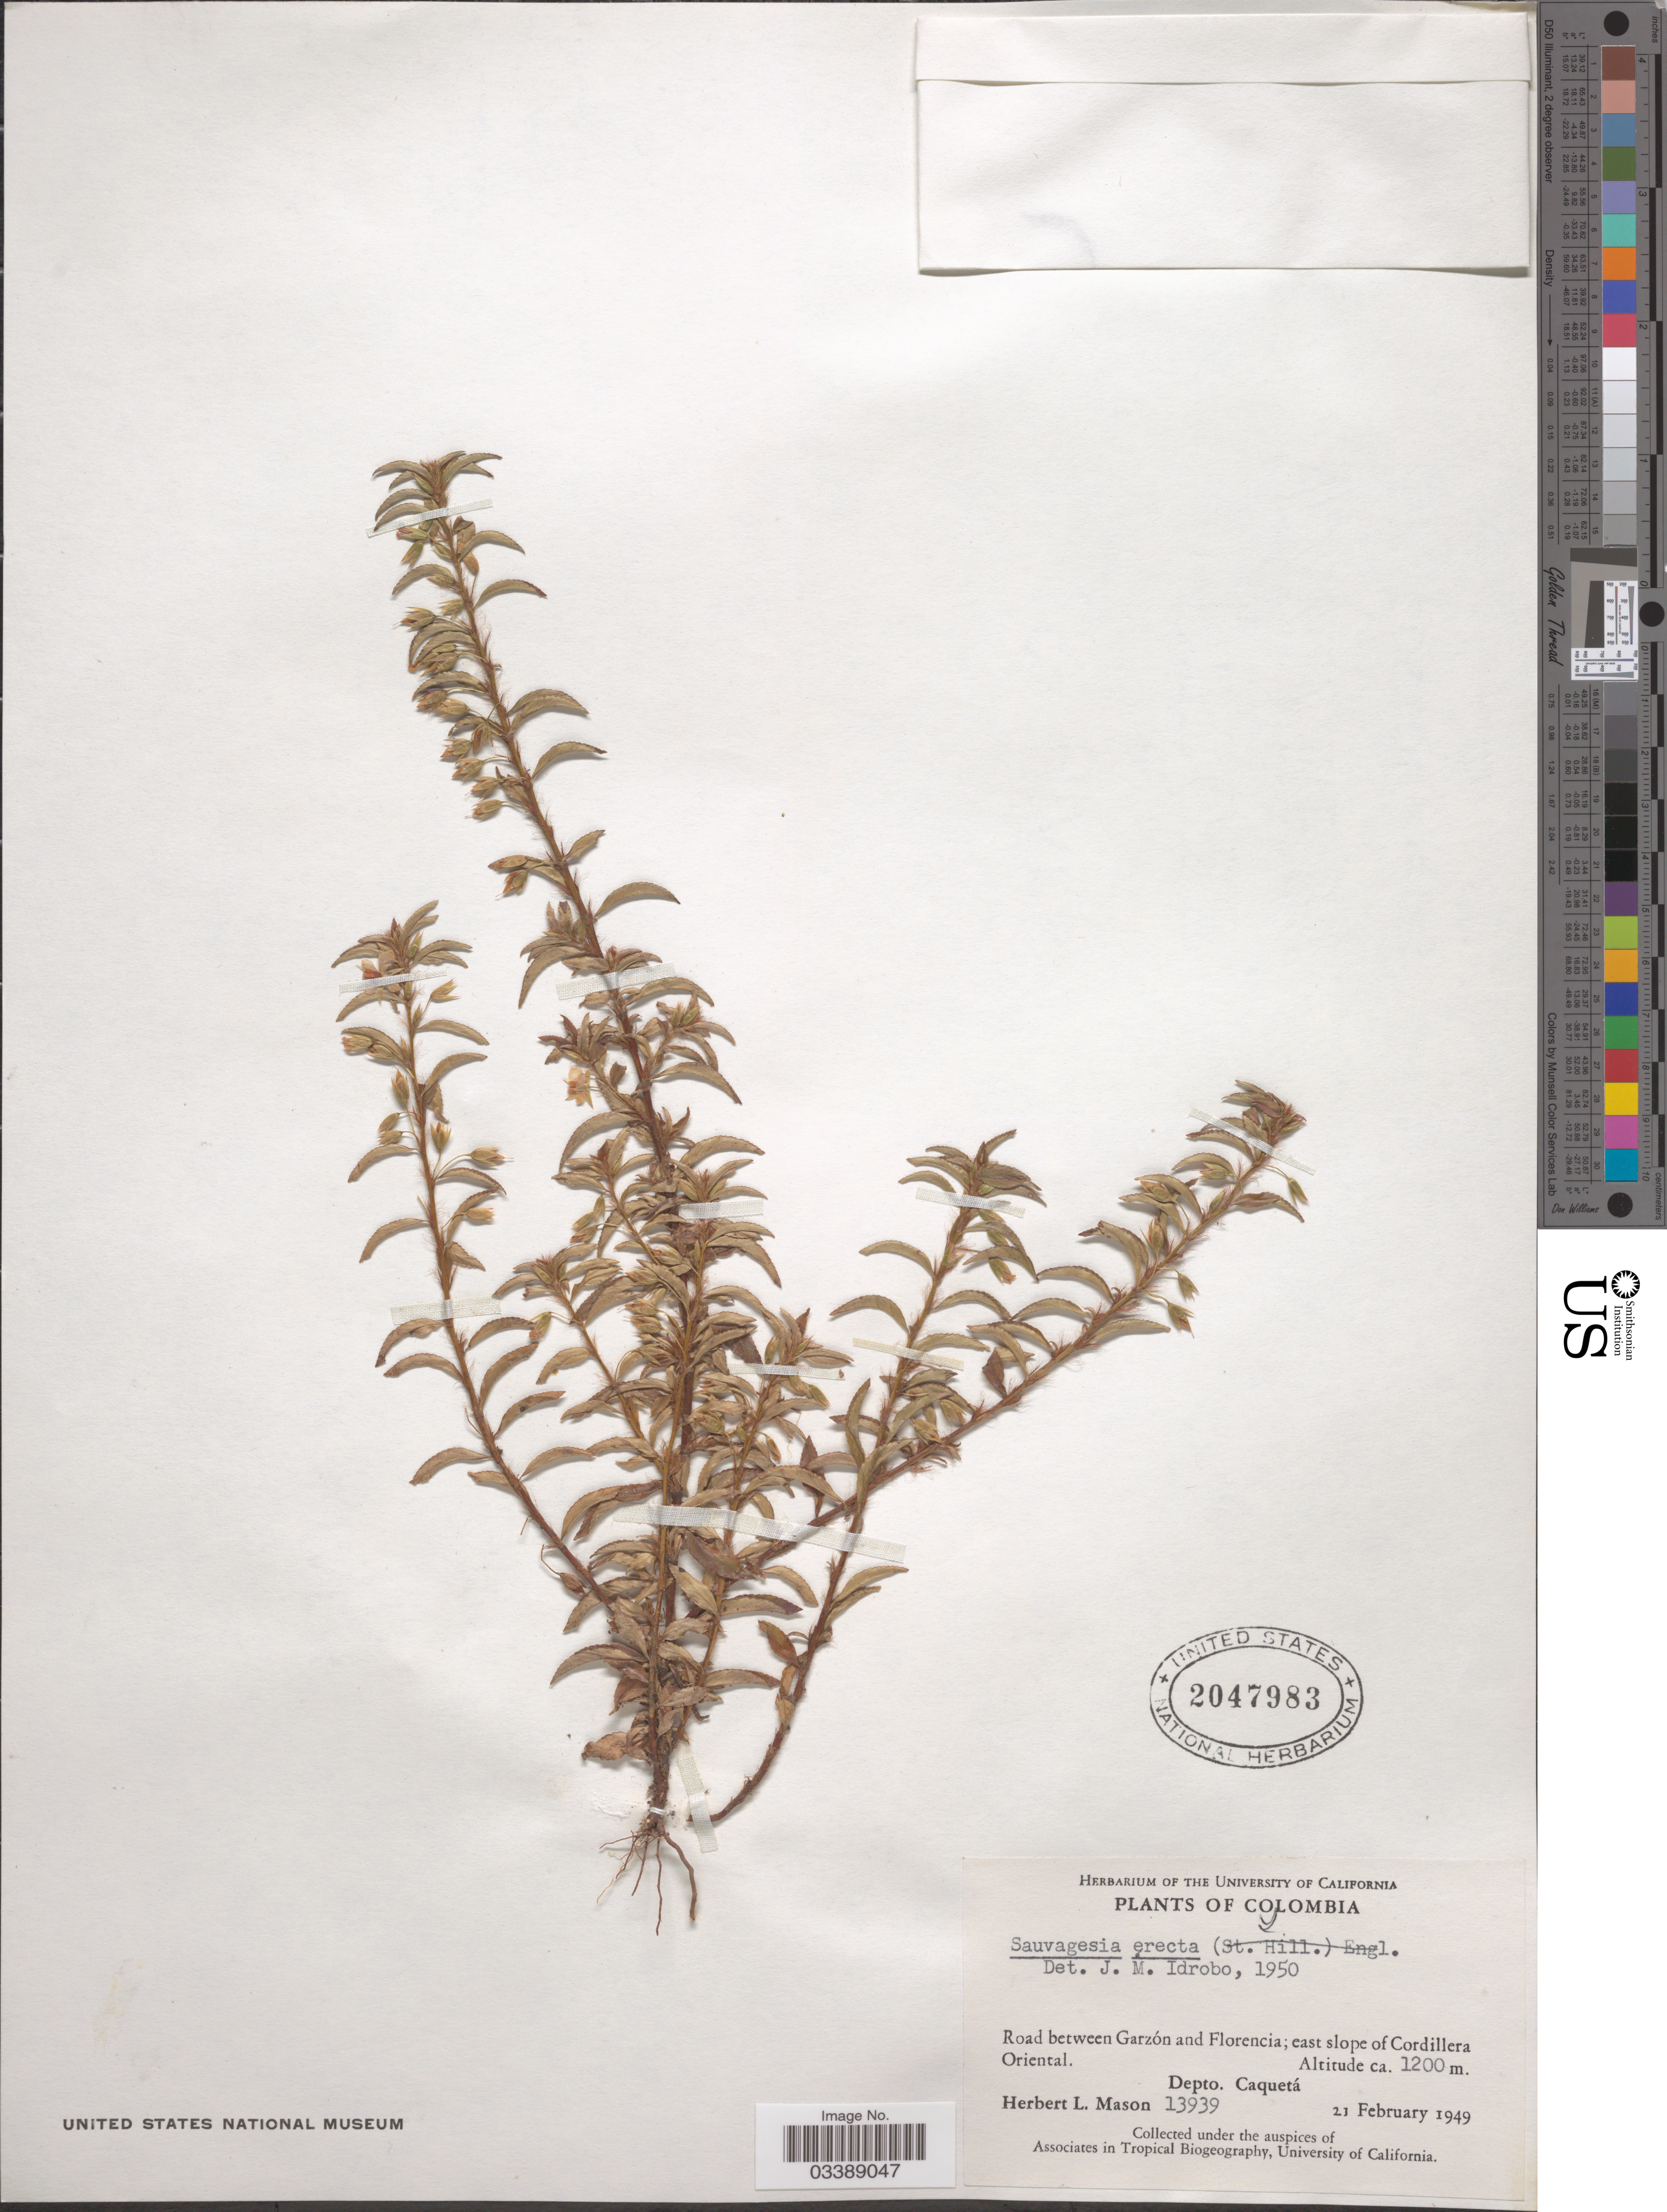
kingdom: Plantae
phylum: Tracheophyta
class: Magnoliopsida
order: Malpighiales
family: Ochnaceae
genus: Sauvagesia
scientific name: Sauvagesia erecta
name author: L.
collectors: H. L. Mason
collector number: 13939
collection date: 1949-02-21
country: Colombia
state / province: Caquetá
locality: Road between Garzón and Florencia; east slope of Cordillera Oriental. Depto. Caquetá.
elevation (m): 1200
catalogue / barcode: US 2047983